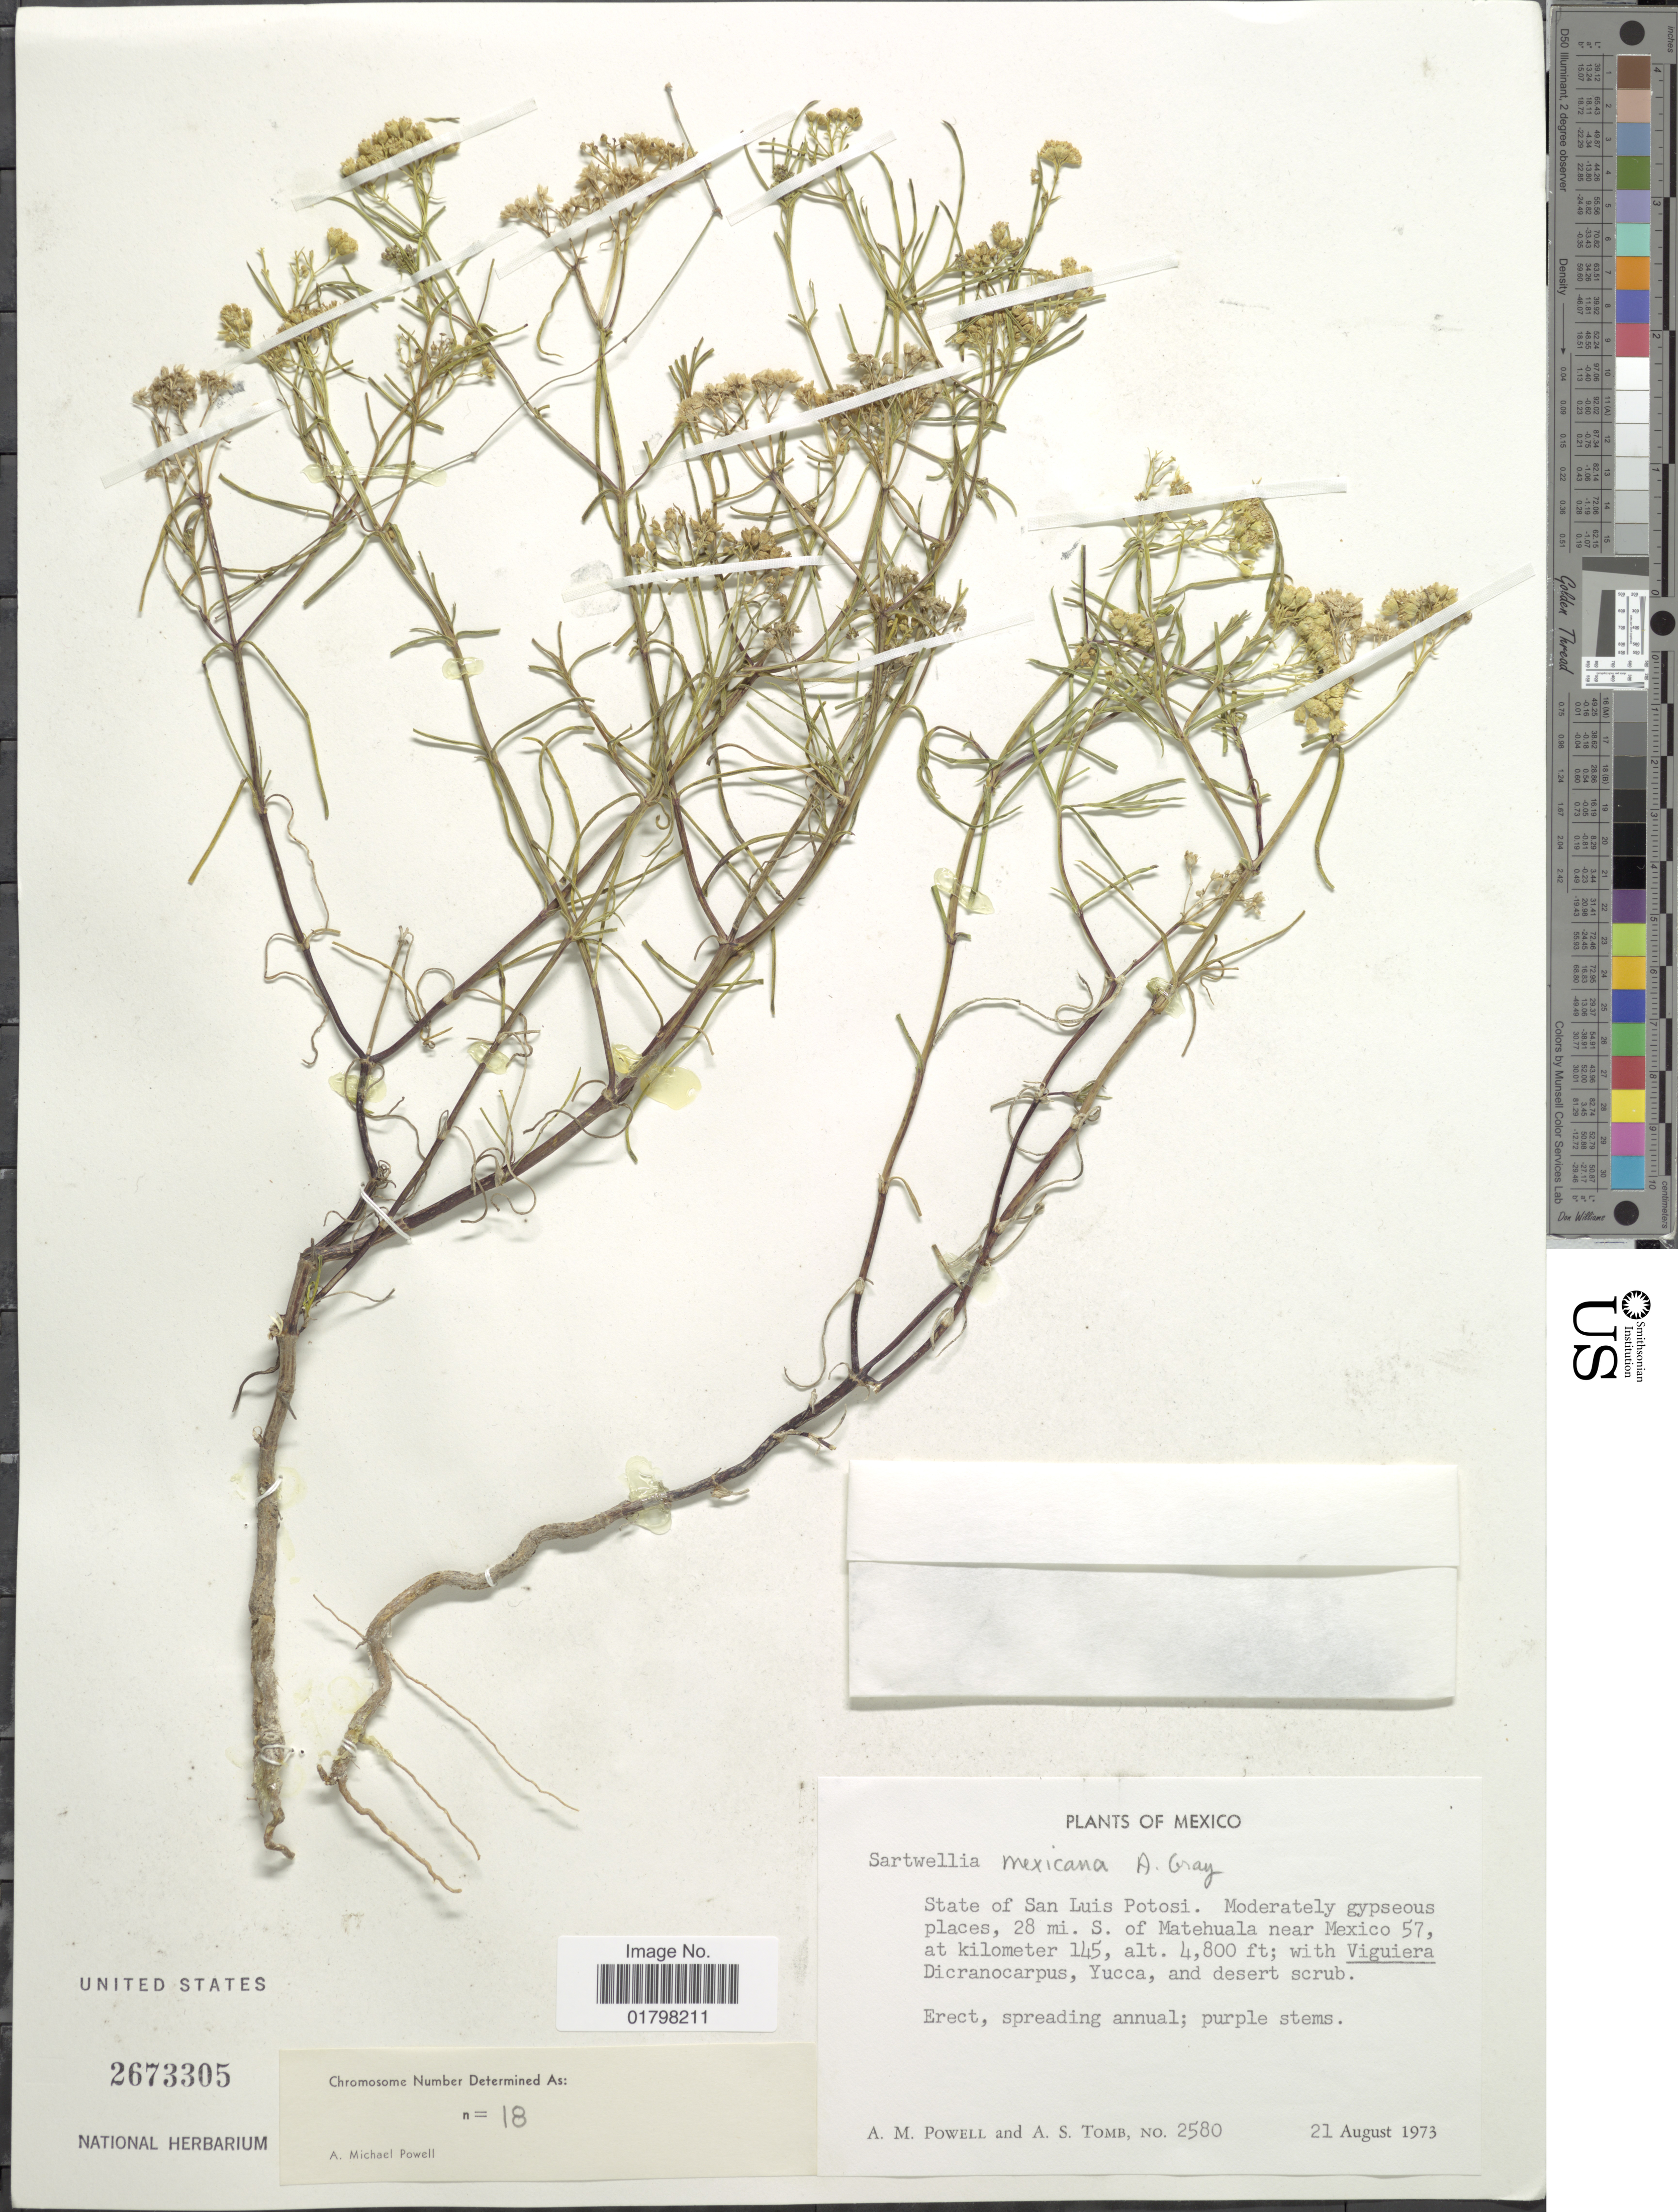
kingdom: Plantae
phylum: Tracheophyta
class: Magnoliopsida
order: Asterales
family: Asteraceae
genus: Sartwellia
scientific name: Sartwellia mexicana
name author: A. Gray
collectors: A. M. Powell & A. Tomb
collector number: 2580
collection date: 1973-08-21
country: Mexico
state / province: San Luis Potosí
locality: State of San Luis Potosi. Moderately gypseous places, 28 mi. S. of Matehuala near Mexico 57, at kilometer 145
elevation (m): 1463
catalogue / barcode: US 2673305